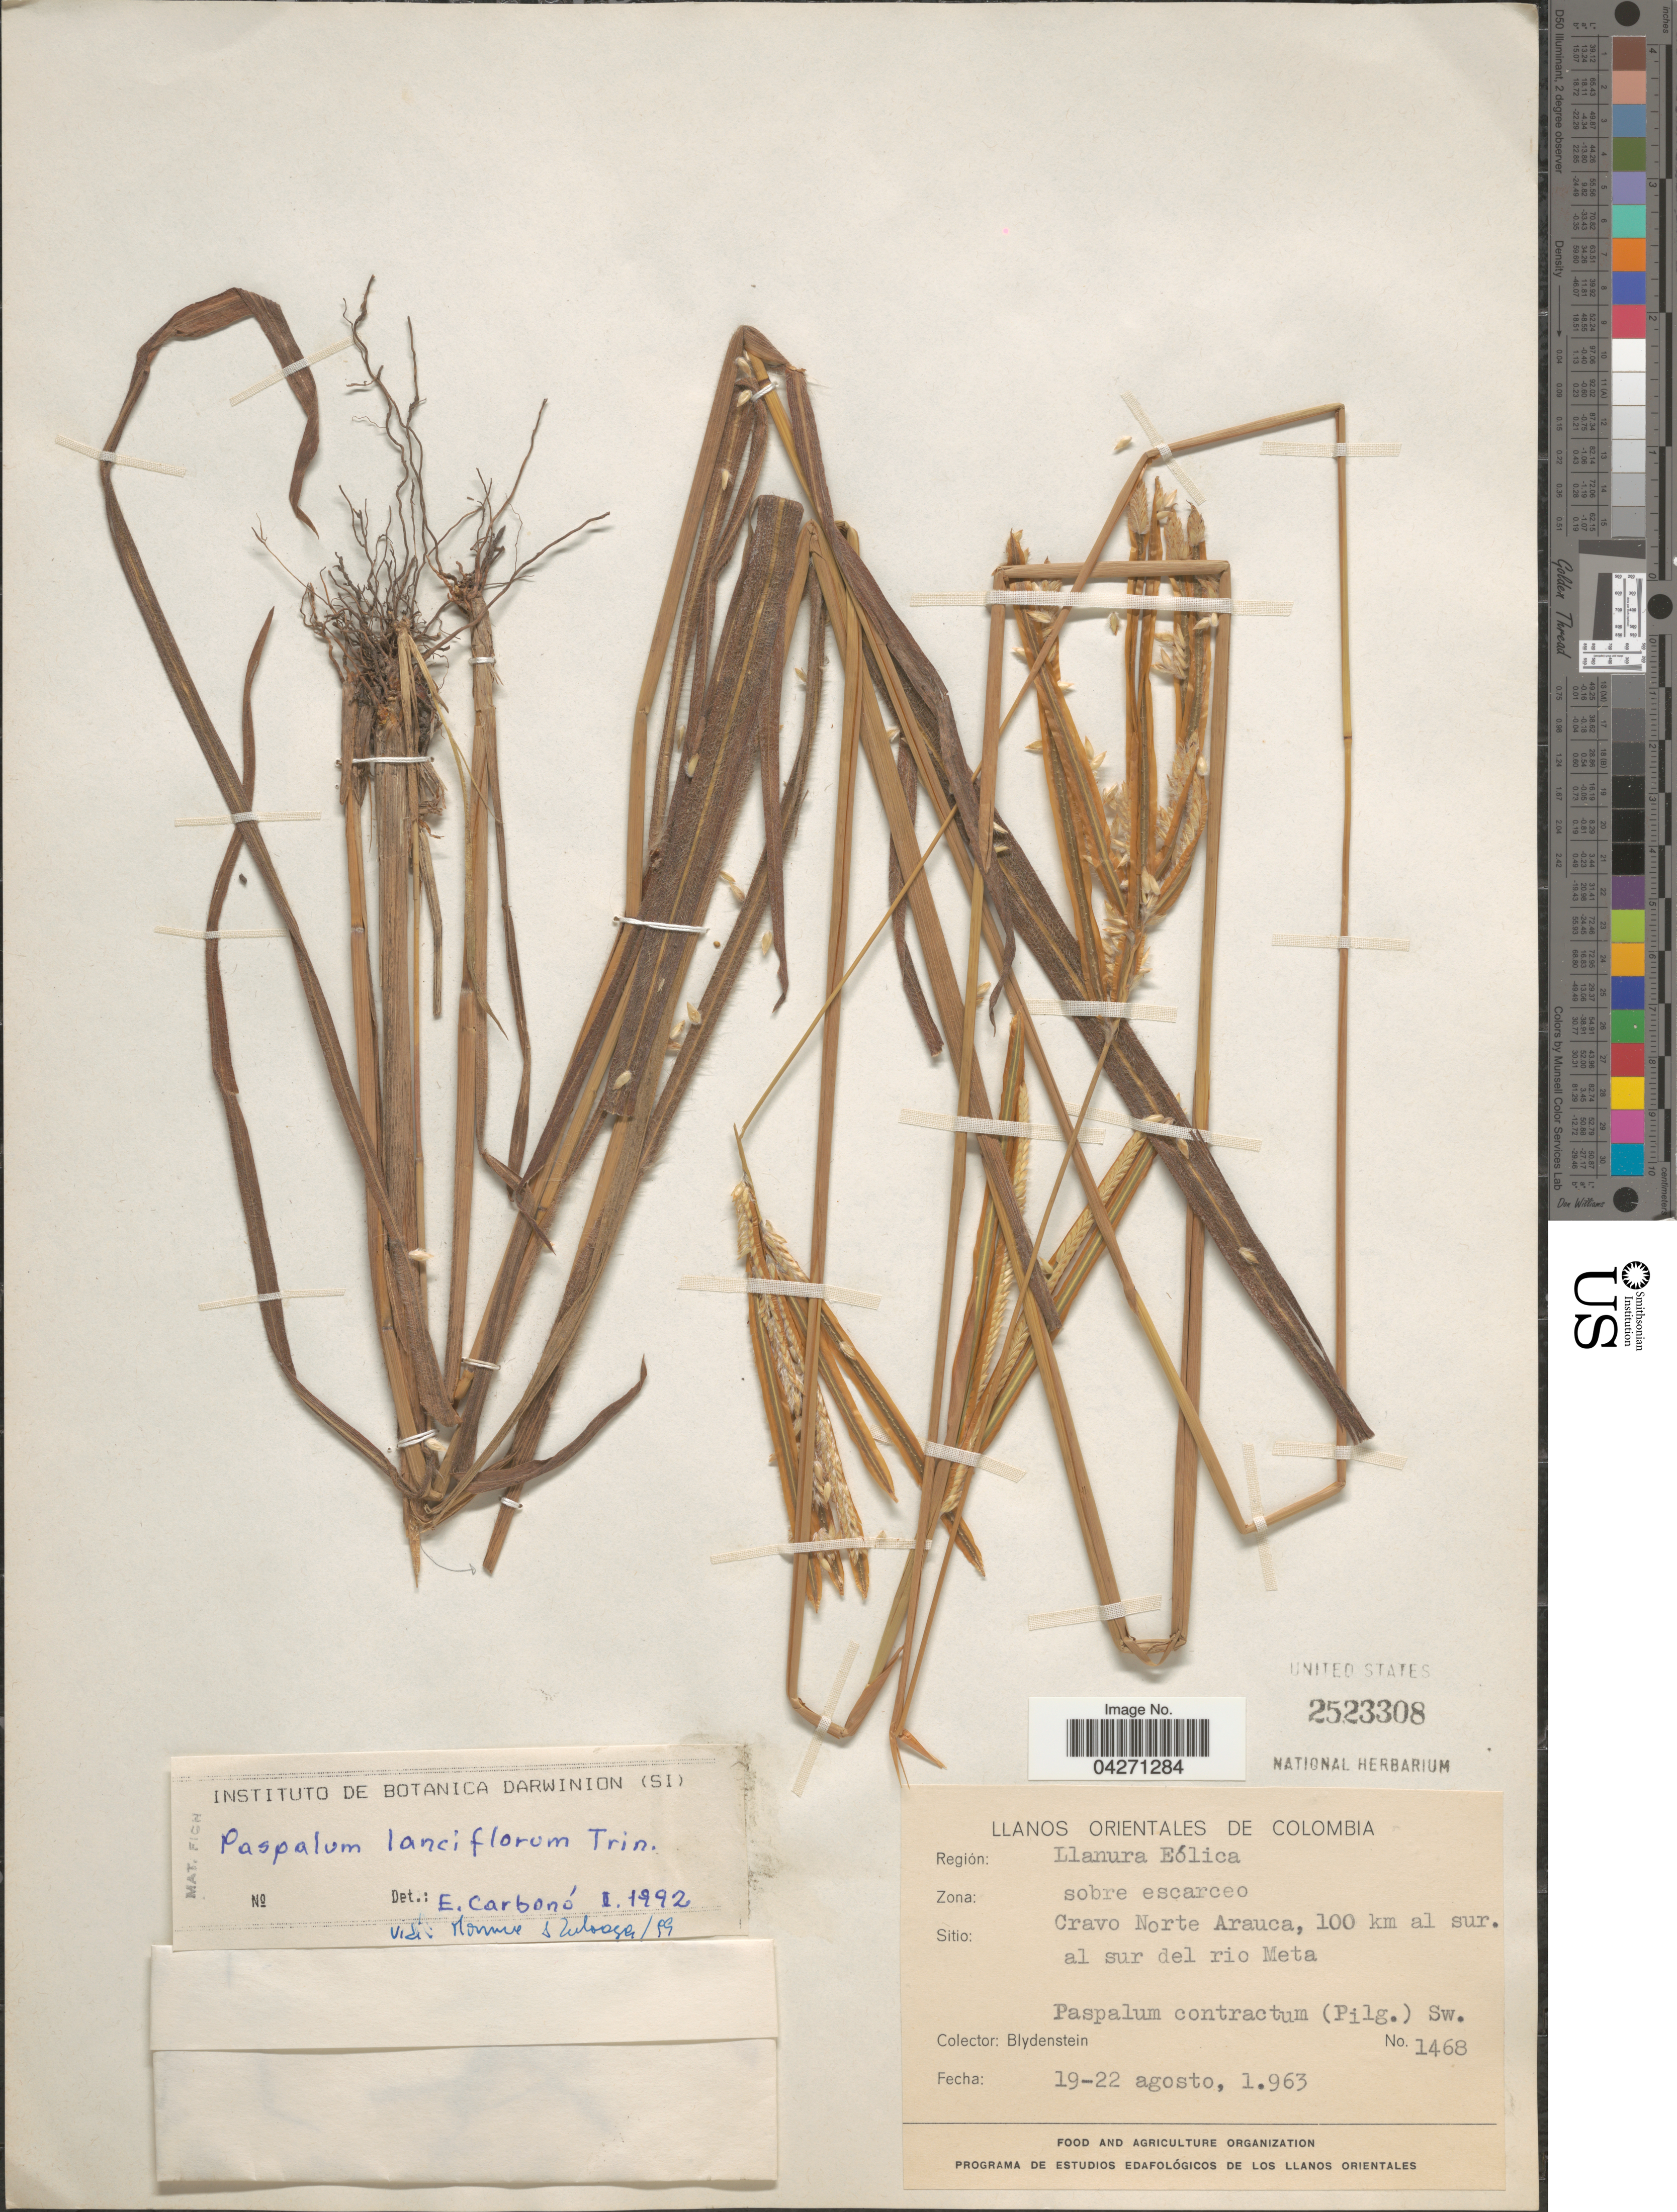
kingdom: Plantae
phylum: Tracheophyta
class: Liliopsida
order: Poales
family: Poaceae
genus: Paspalum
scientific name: Paspalum lanciflorum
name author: Trin.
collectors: Blydenstein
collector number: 1468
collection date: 1963-08-19/1963-08-22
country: Colombia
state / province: Arauca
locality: Llanos Orientales de Colombia. Región: Llanura Eólica. Zona: sobre escaŕceo. Sitio: Cravo Norte Arauca, 100 km al sur. al sur del rio Meta.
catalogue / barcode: US 2523308